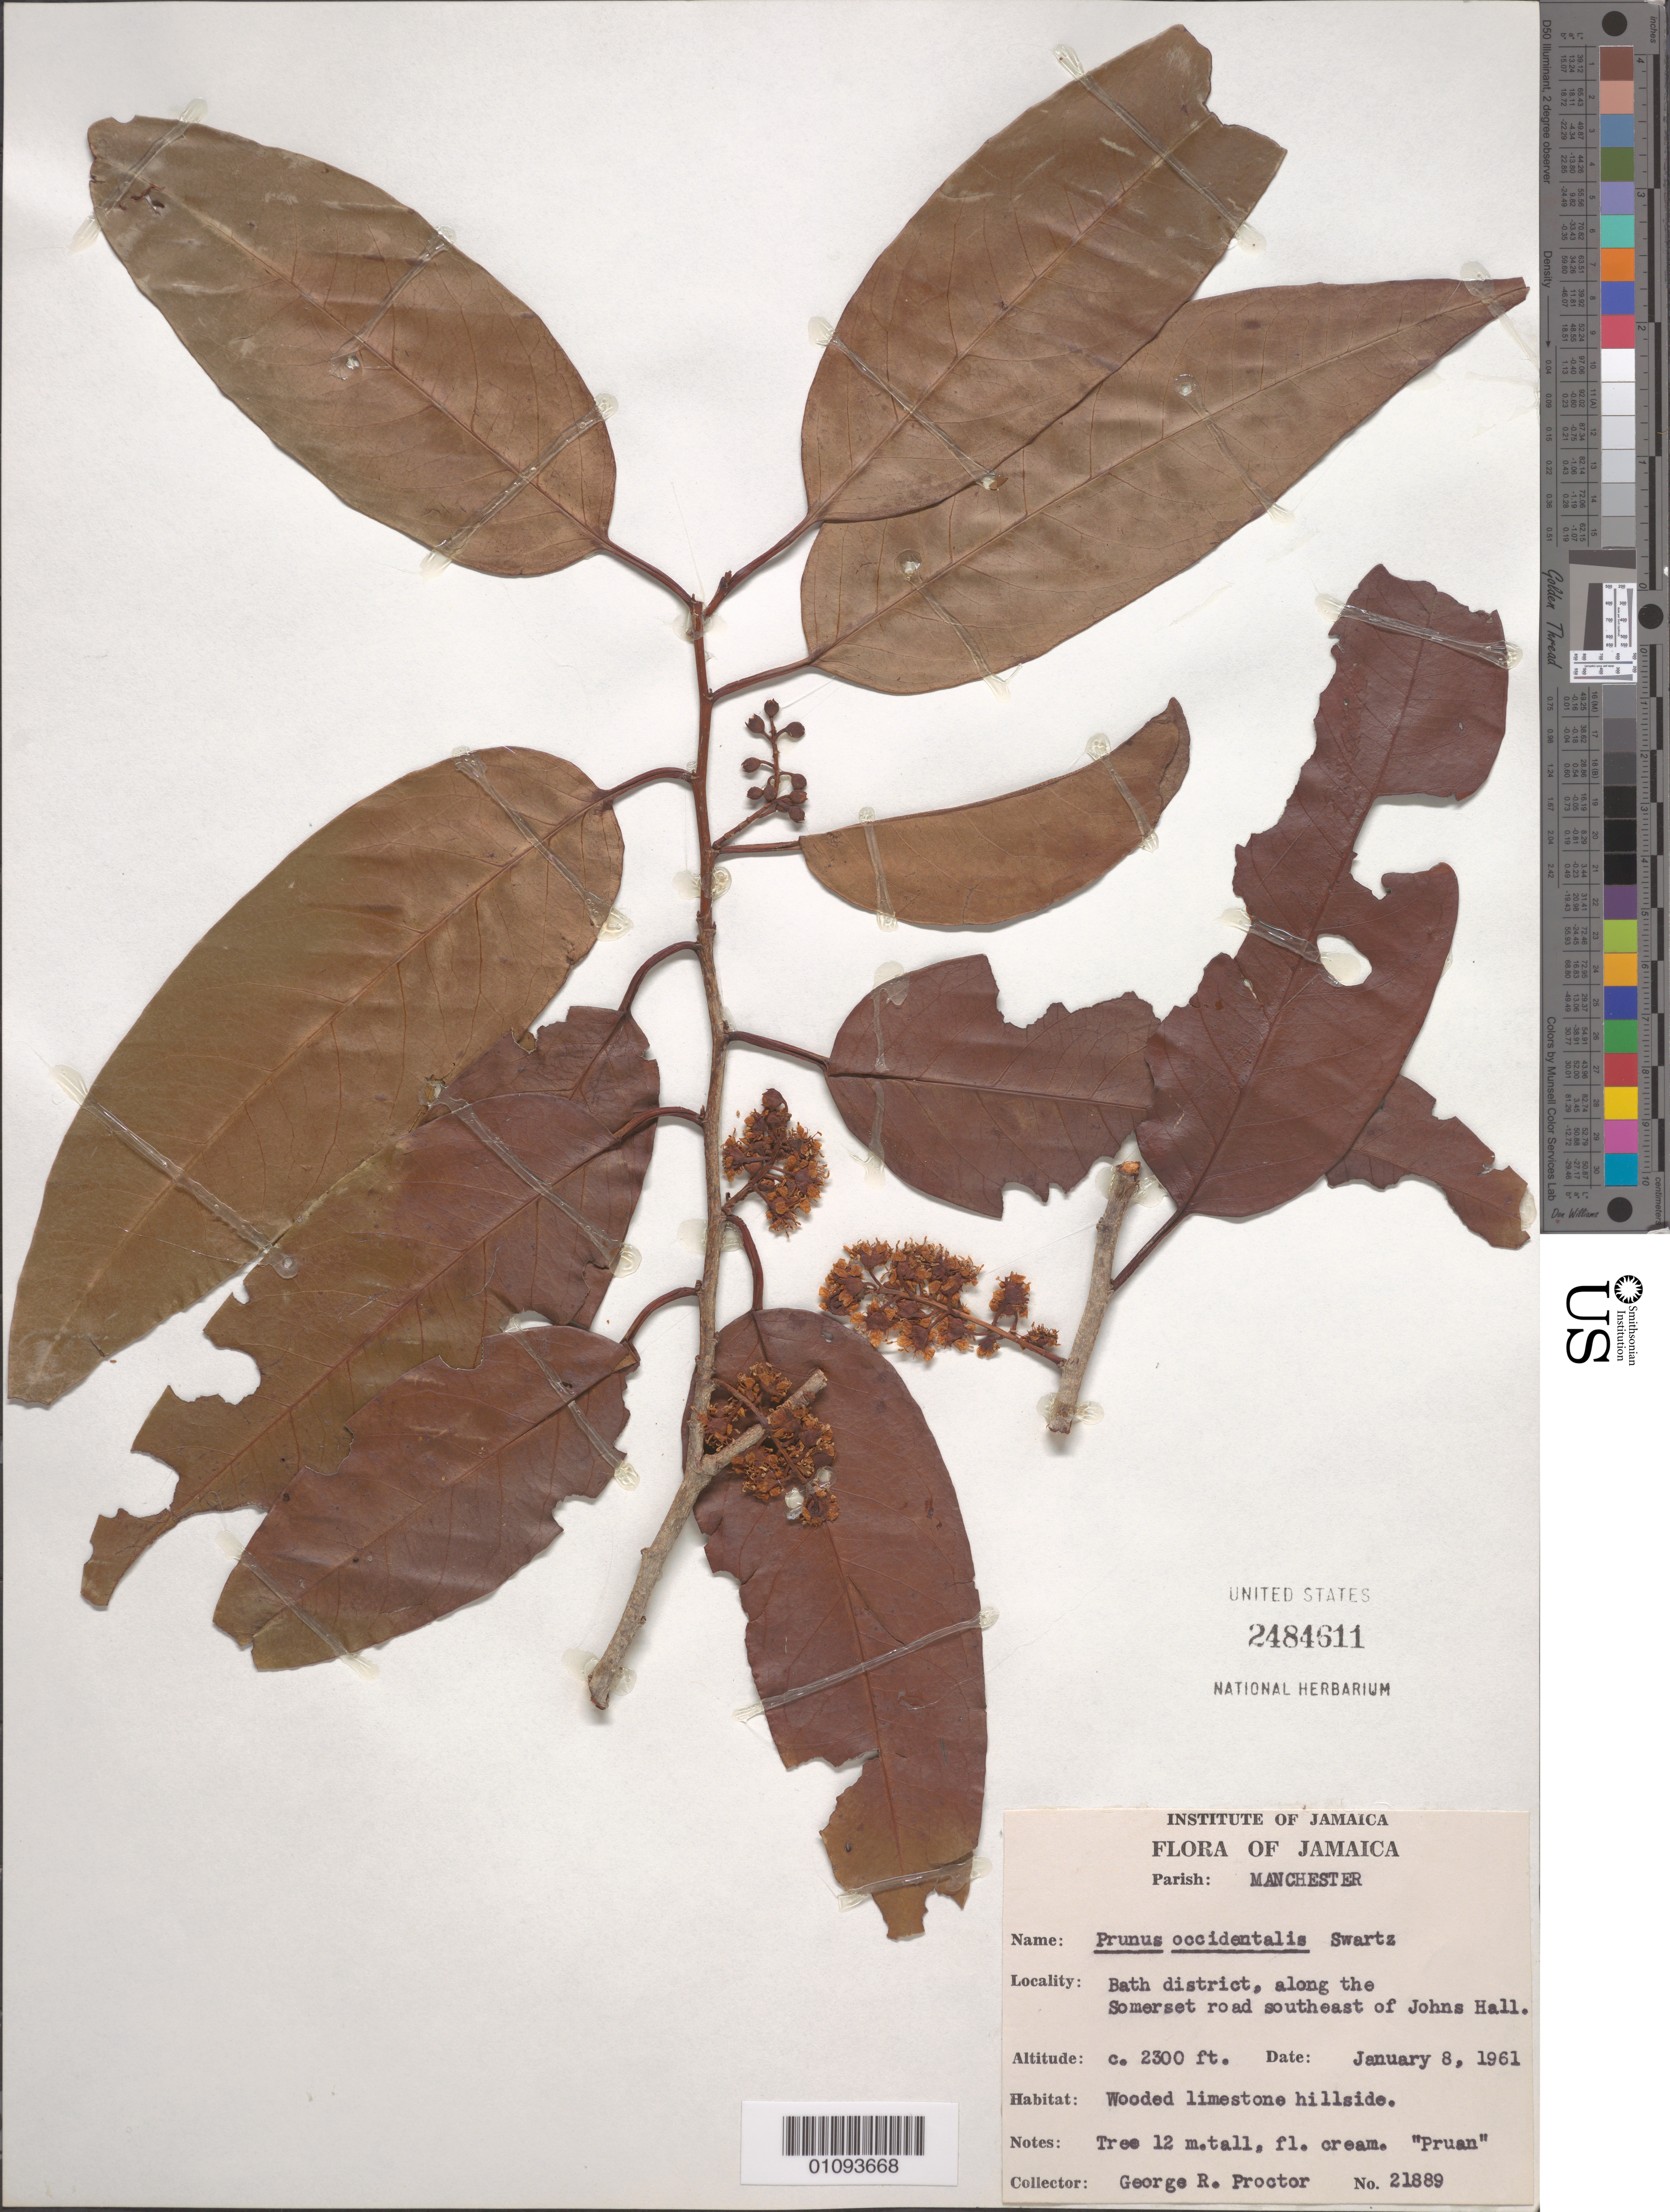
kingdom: Plantae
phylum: Tracheophyta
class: Magnoliopsida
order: Rosales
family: Rosaceae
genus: Prunus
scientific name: Prunus occidentalis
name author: Sw.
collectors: G. R. Proctor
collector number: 21889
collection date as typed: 08 Jan 1961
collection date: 1961-01-08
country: Jamaica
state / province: Manchester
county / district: Bath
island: Jamaica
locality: bath district, along the somerset road southeast of johns hall.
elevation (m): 701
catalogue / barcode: US 2484611